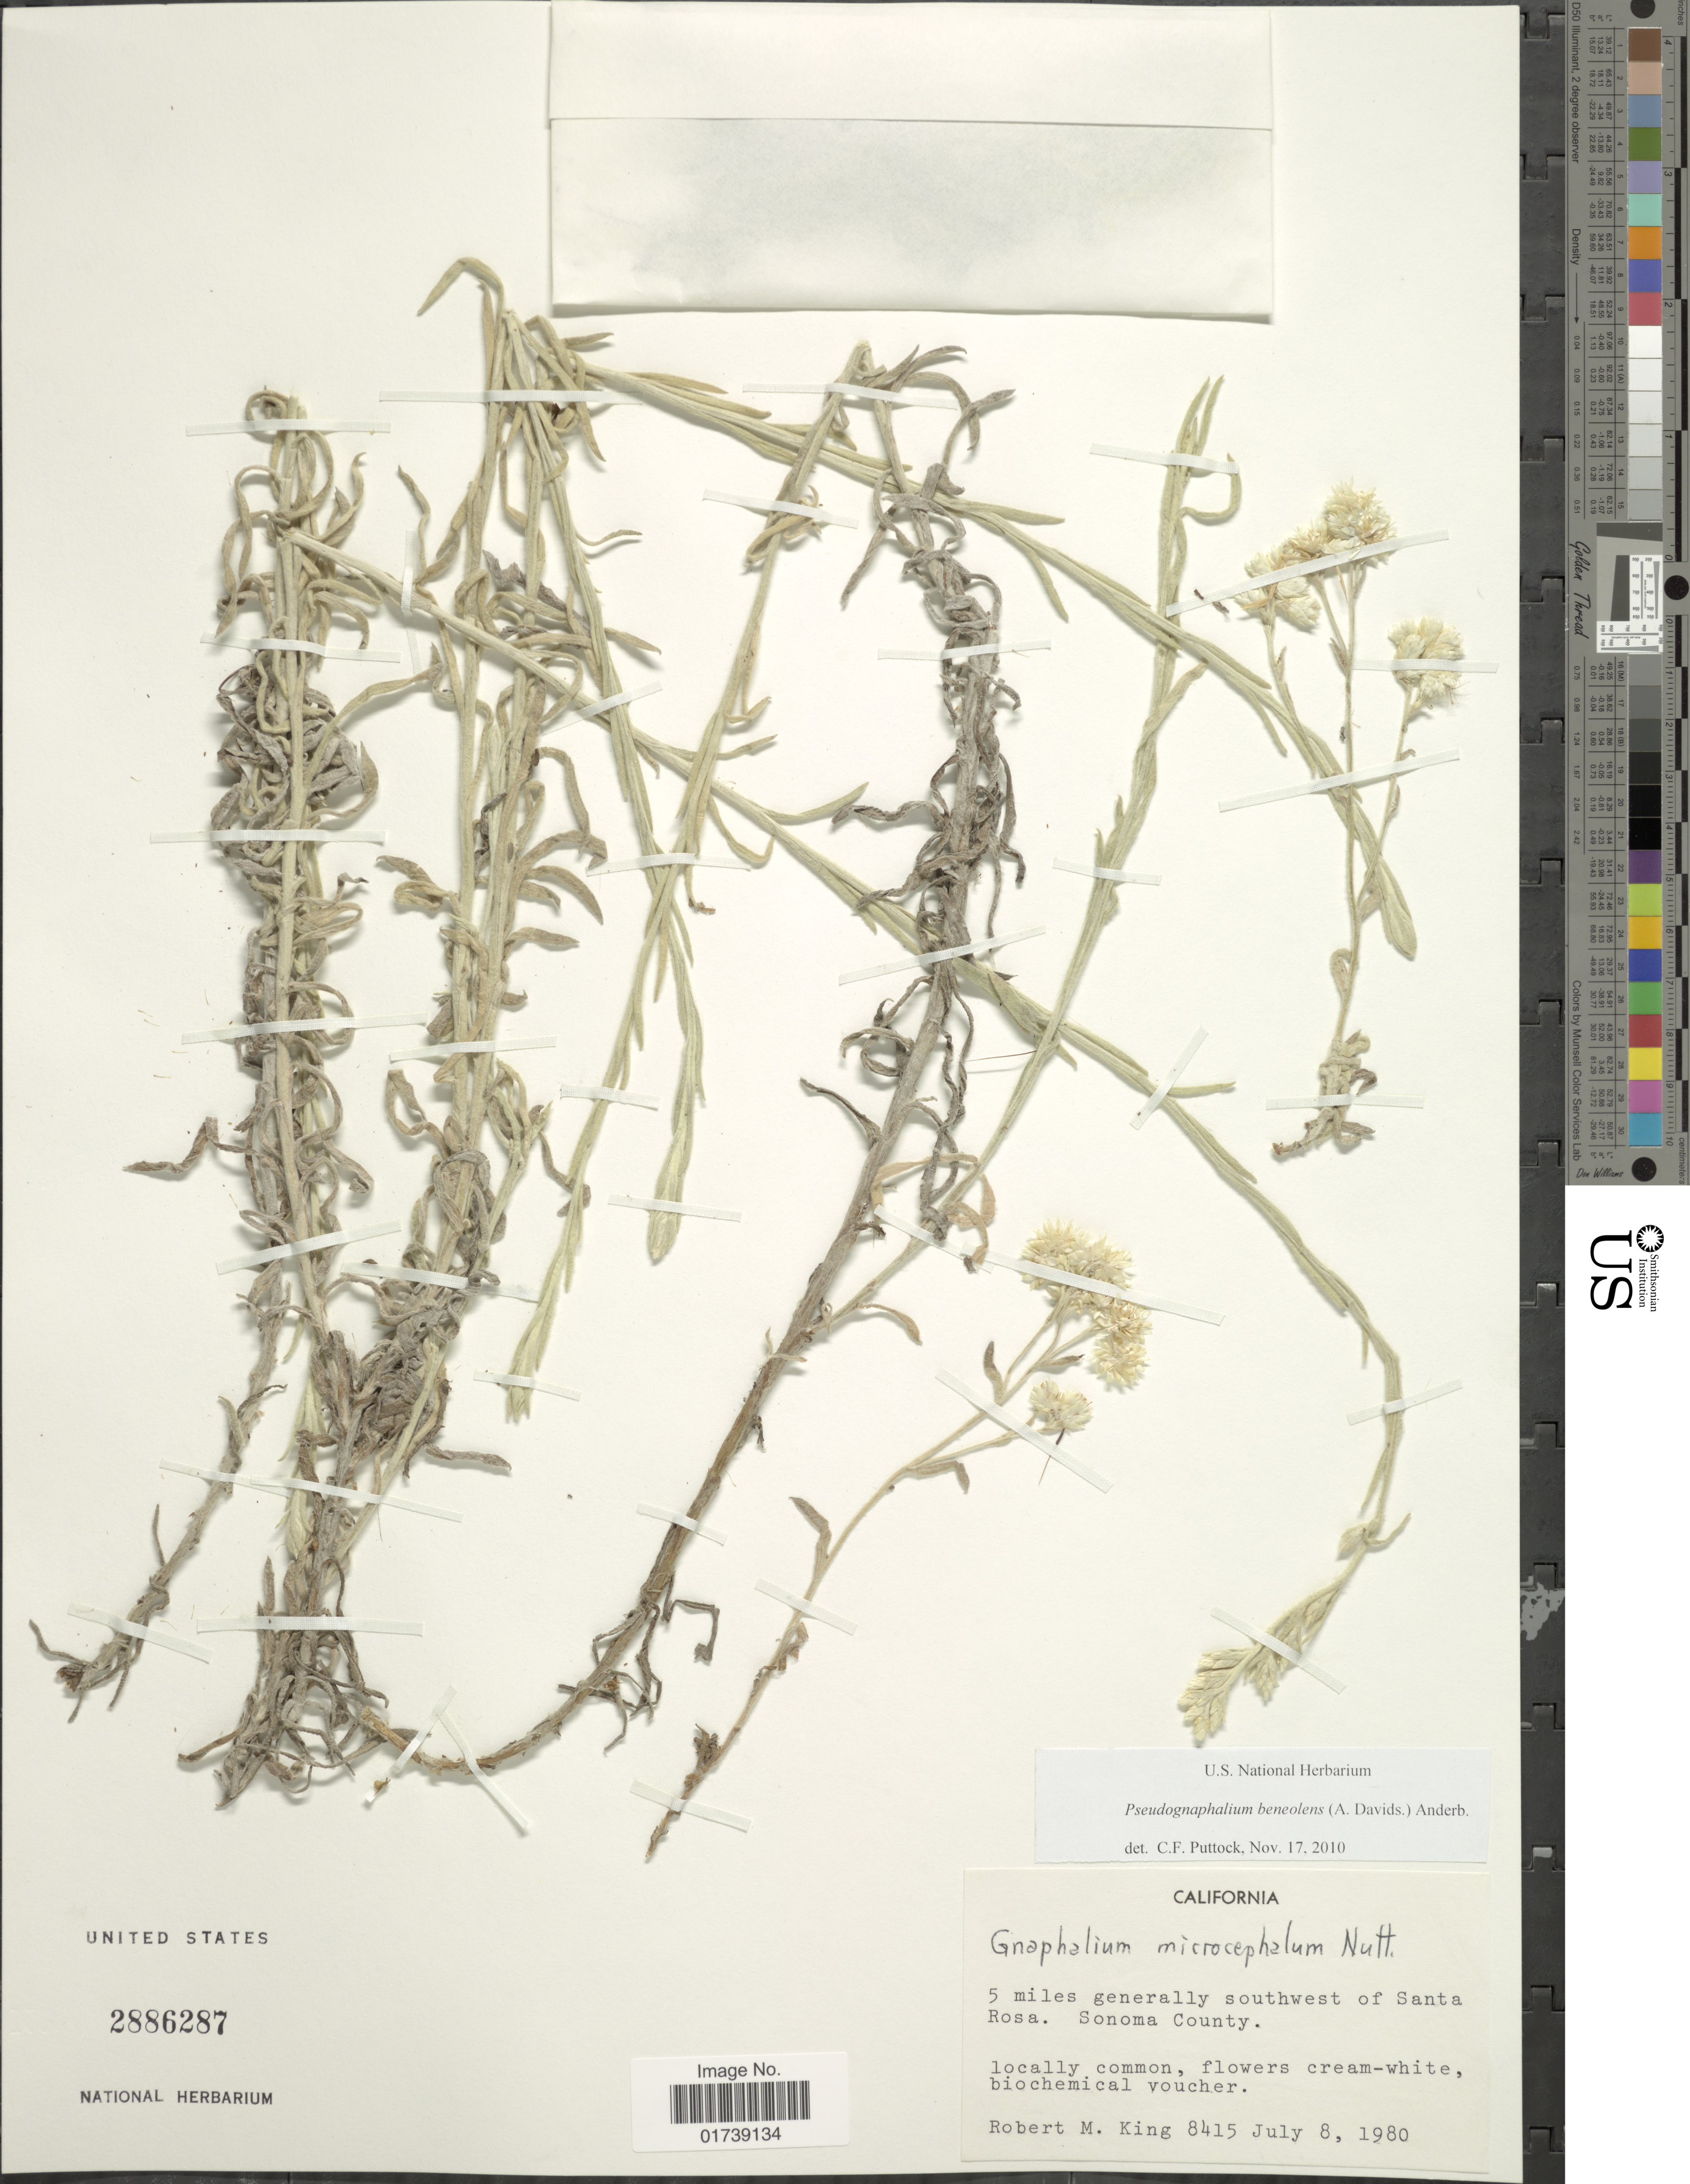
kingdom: Plantae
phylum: Tracheophyta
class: Magnoliopsida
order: Asterales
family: Asteraceae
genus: Pseudognaphalium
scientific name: Pseudognaphalium microcephalum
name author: (Nutt.) Anderb.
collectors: R. M. King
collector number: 8415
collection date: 1980-07-08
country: United States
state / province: California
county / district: Sonoma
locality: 5 miles generally southwest of Santa Rosa, Sonoma County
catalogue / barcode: US 2886287